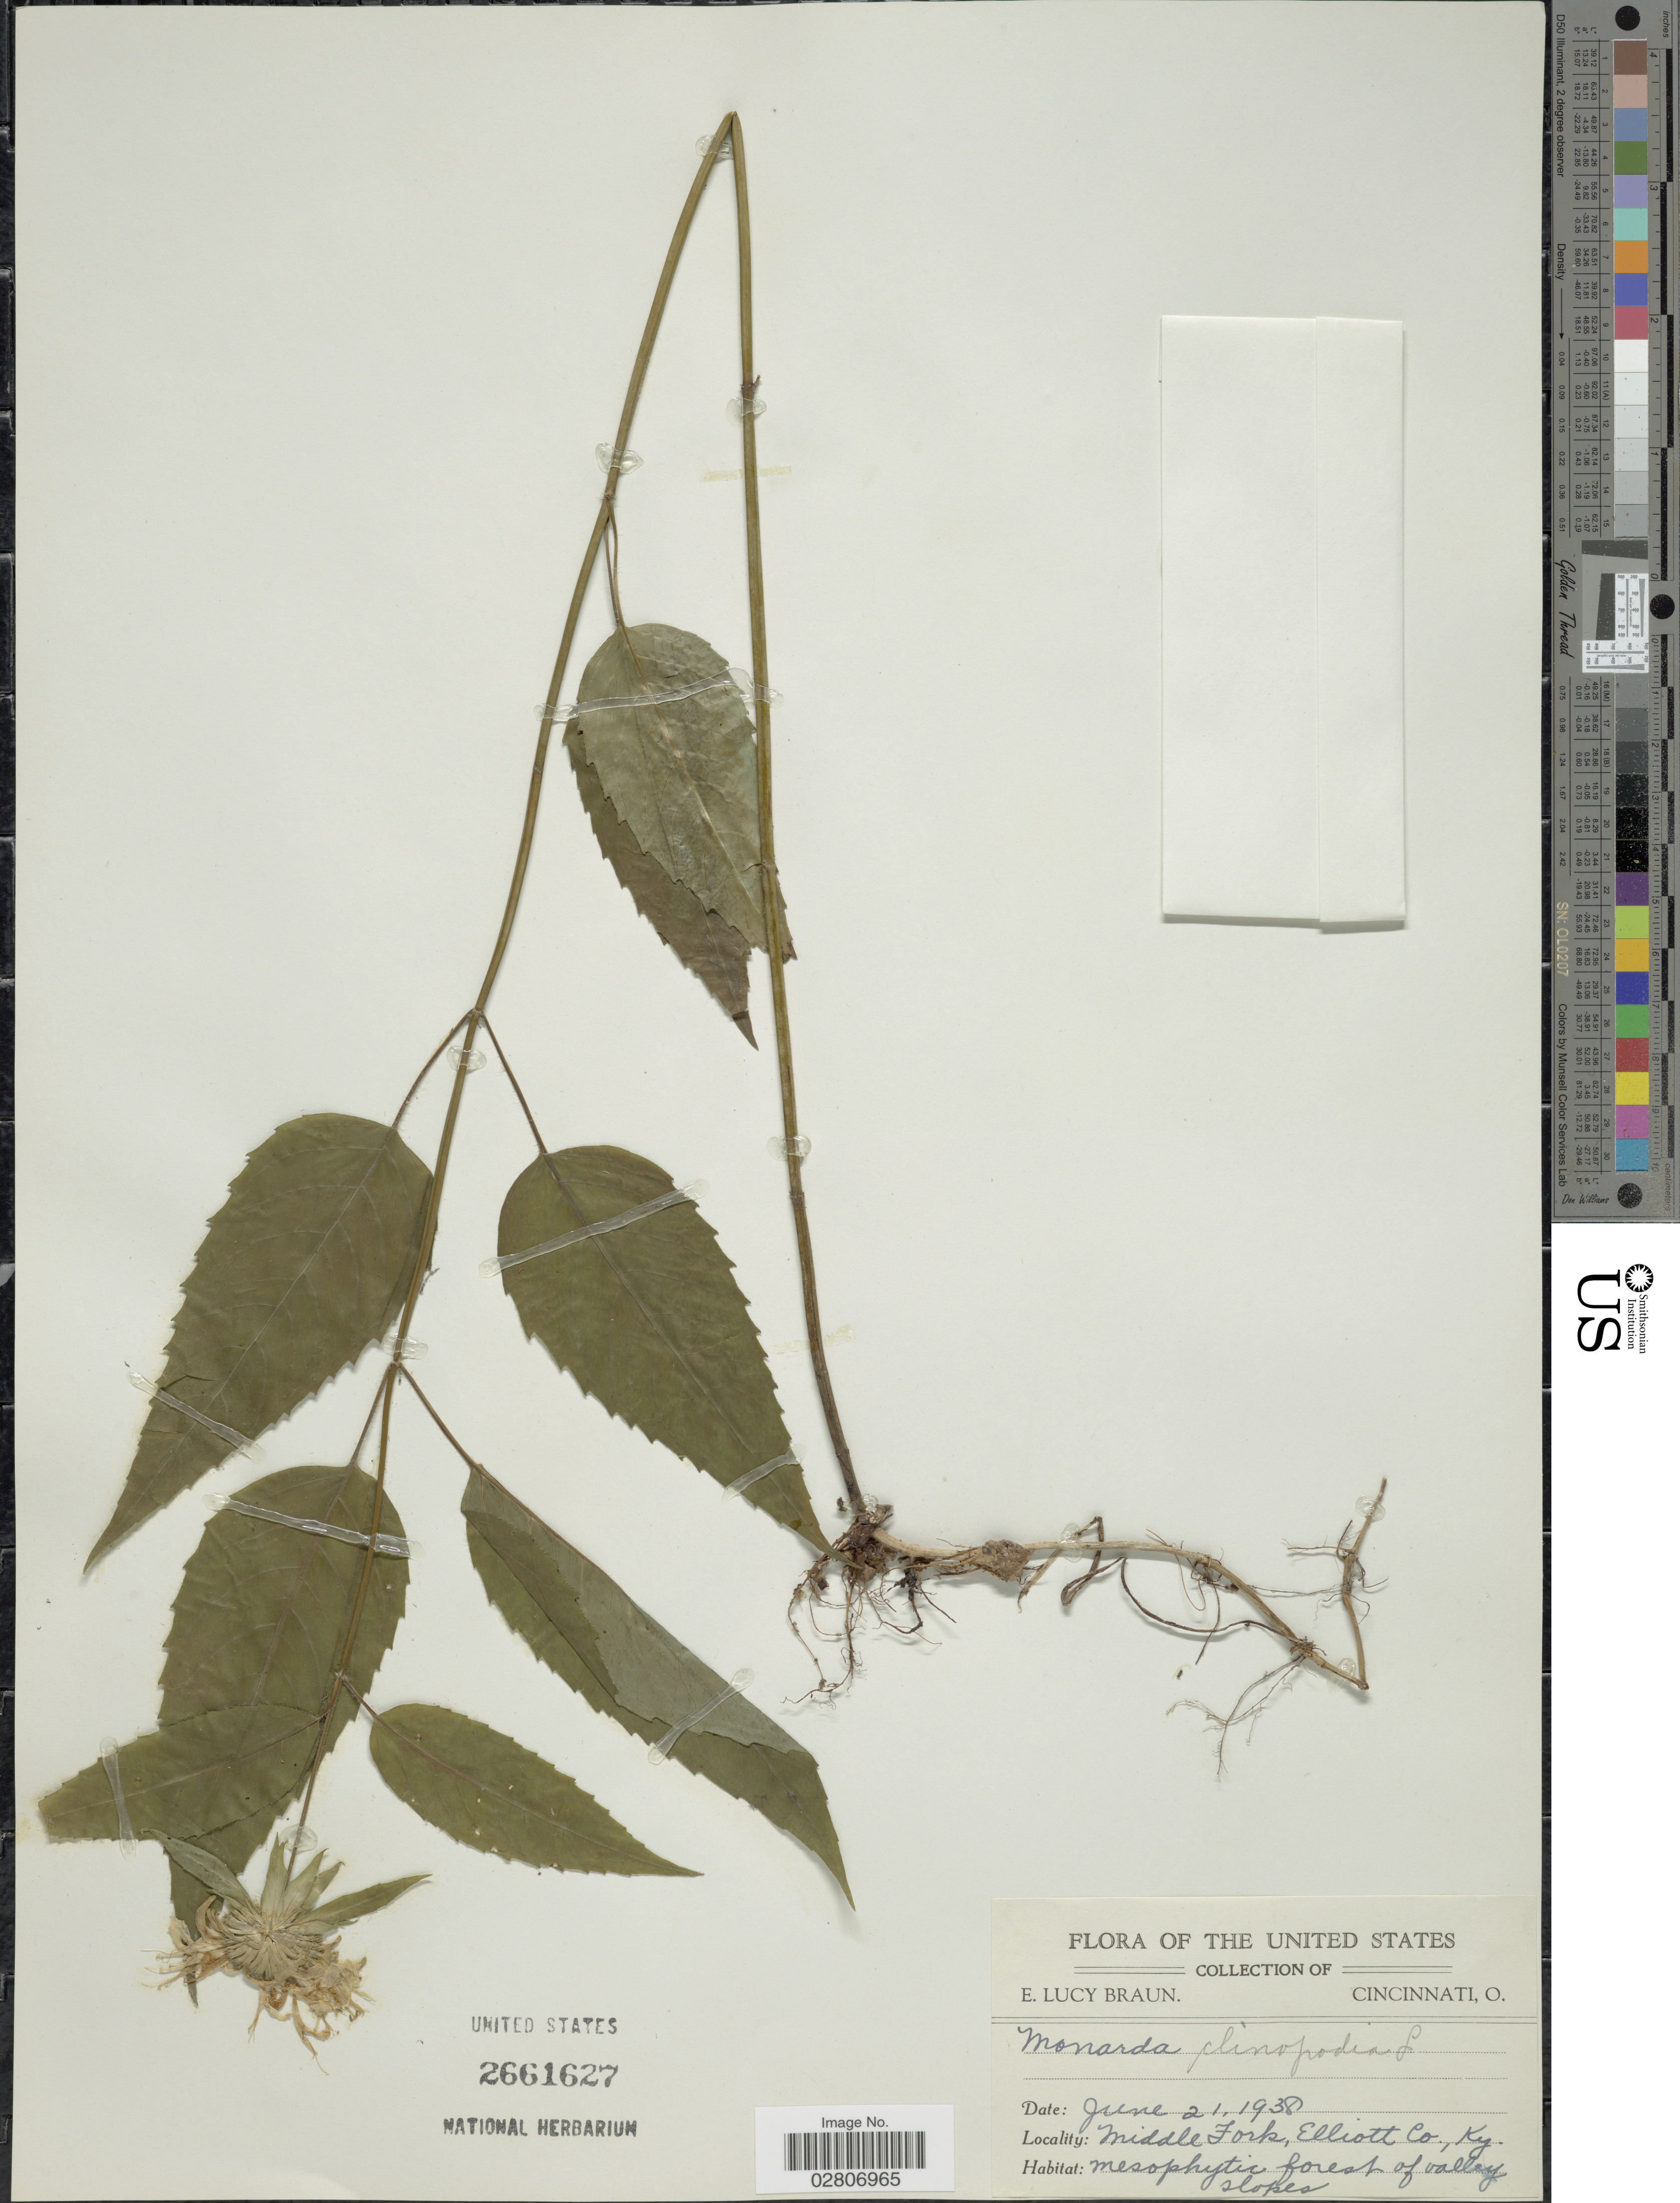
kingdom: Plantae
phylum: Tracheophyta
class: Magnoliopsida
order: Lamiales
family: Lamiaceae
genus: Monarda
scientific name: Monarda clinopodia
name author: L.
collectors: E. L. Braun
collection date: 1938-06-21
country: United States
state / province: Kentucky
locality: Middle Fork, Elliott Co.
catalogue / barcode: US 2661627